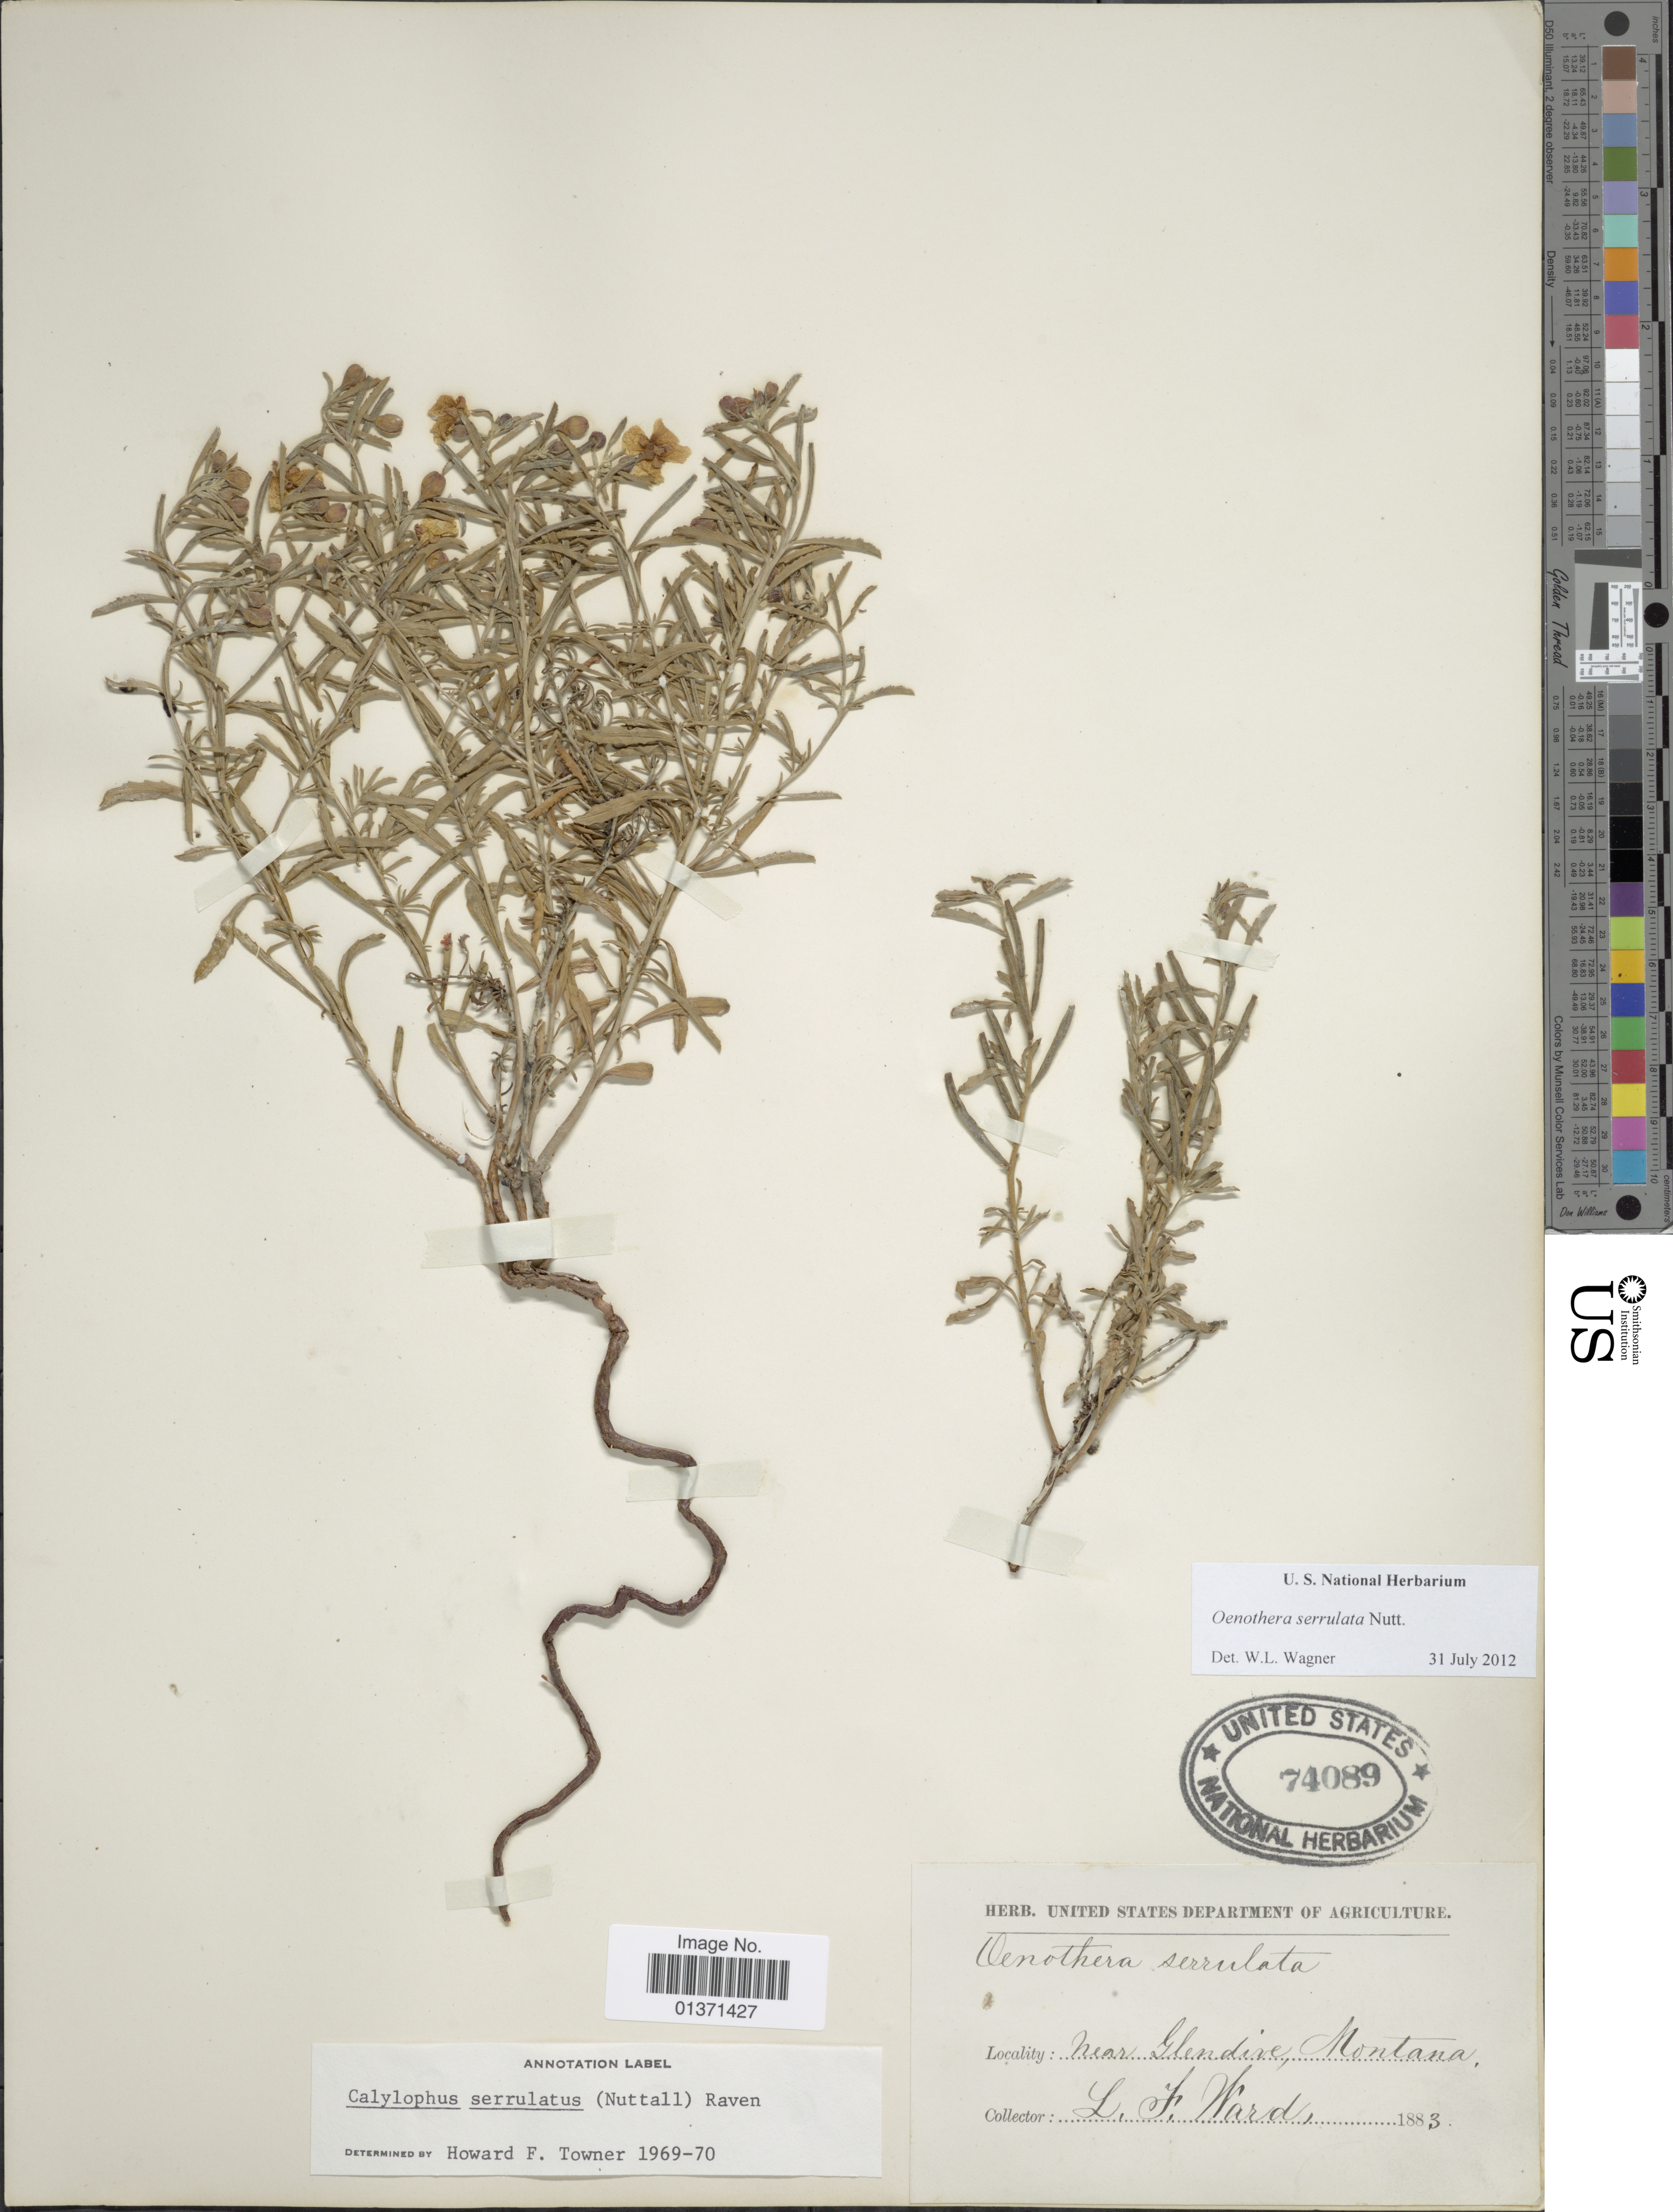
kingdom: Plantae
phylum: Tracheophyta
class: Magnoliopsida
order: Myrtales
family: Onagraceae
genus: Oenothera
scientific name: Oenothera serrulata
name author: Nutt.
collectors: L. Ward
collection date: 1883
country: United States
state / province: Montana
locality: Near Glendive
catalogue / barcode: US 74089